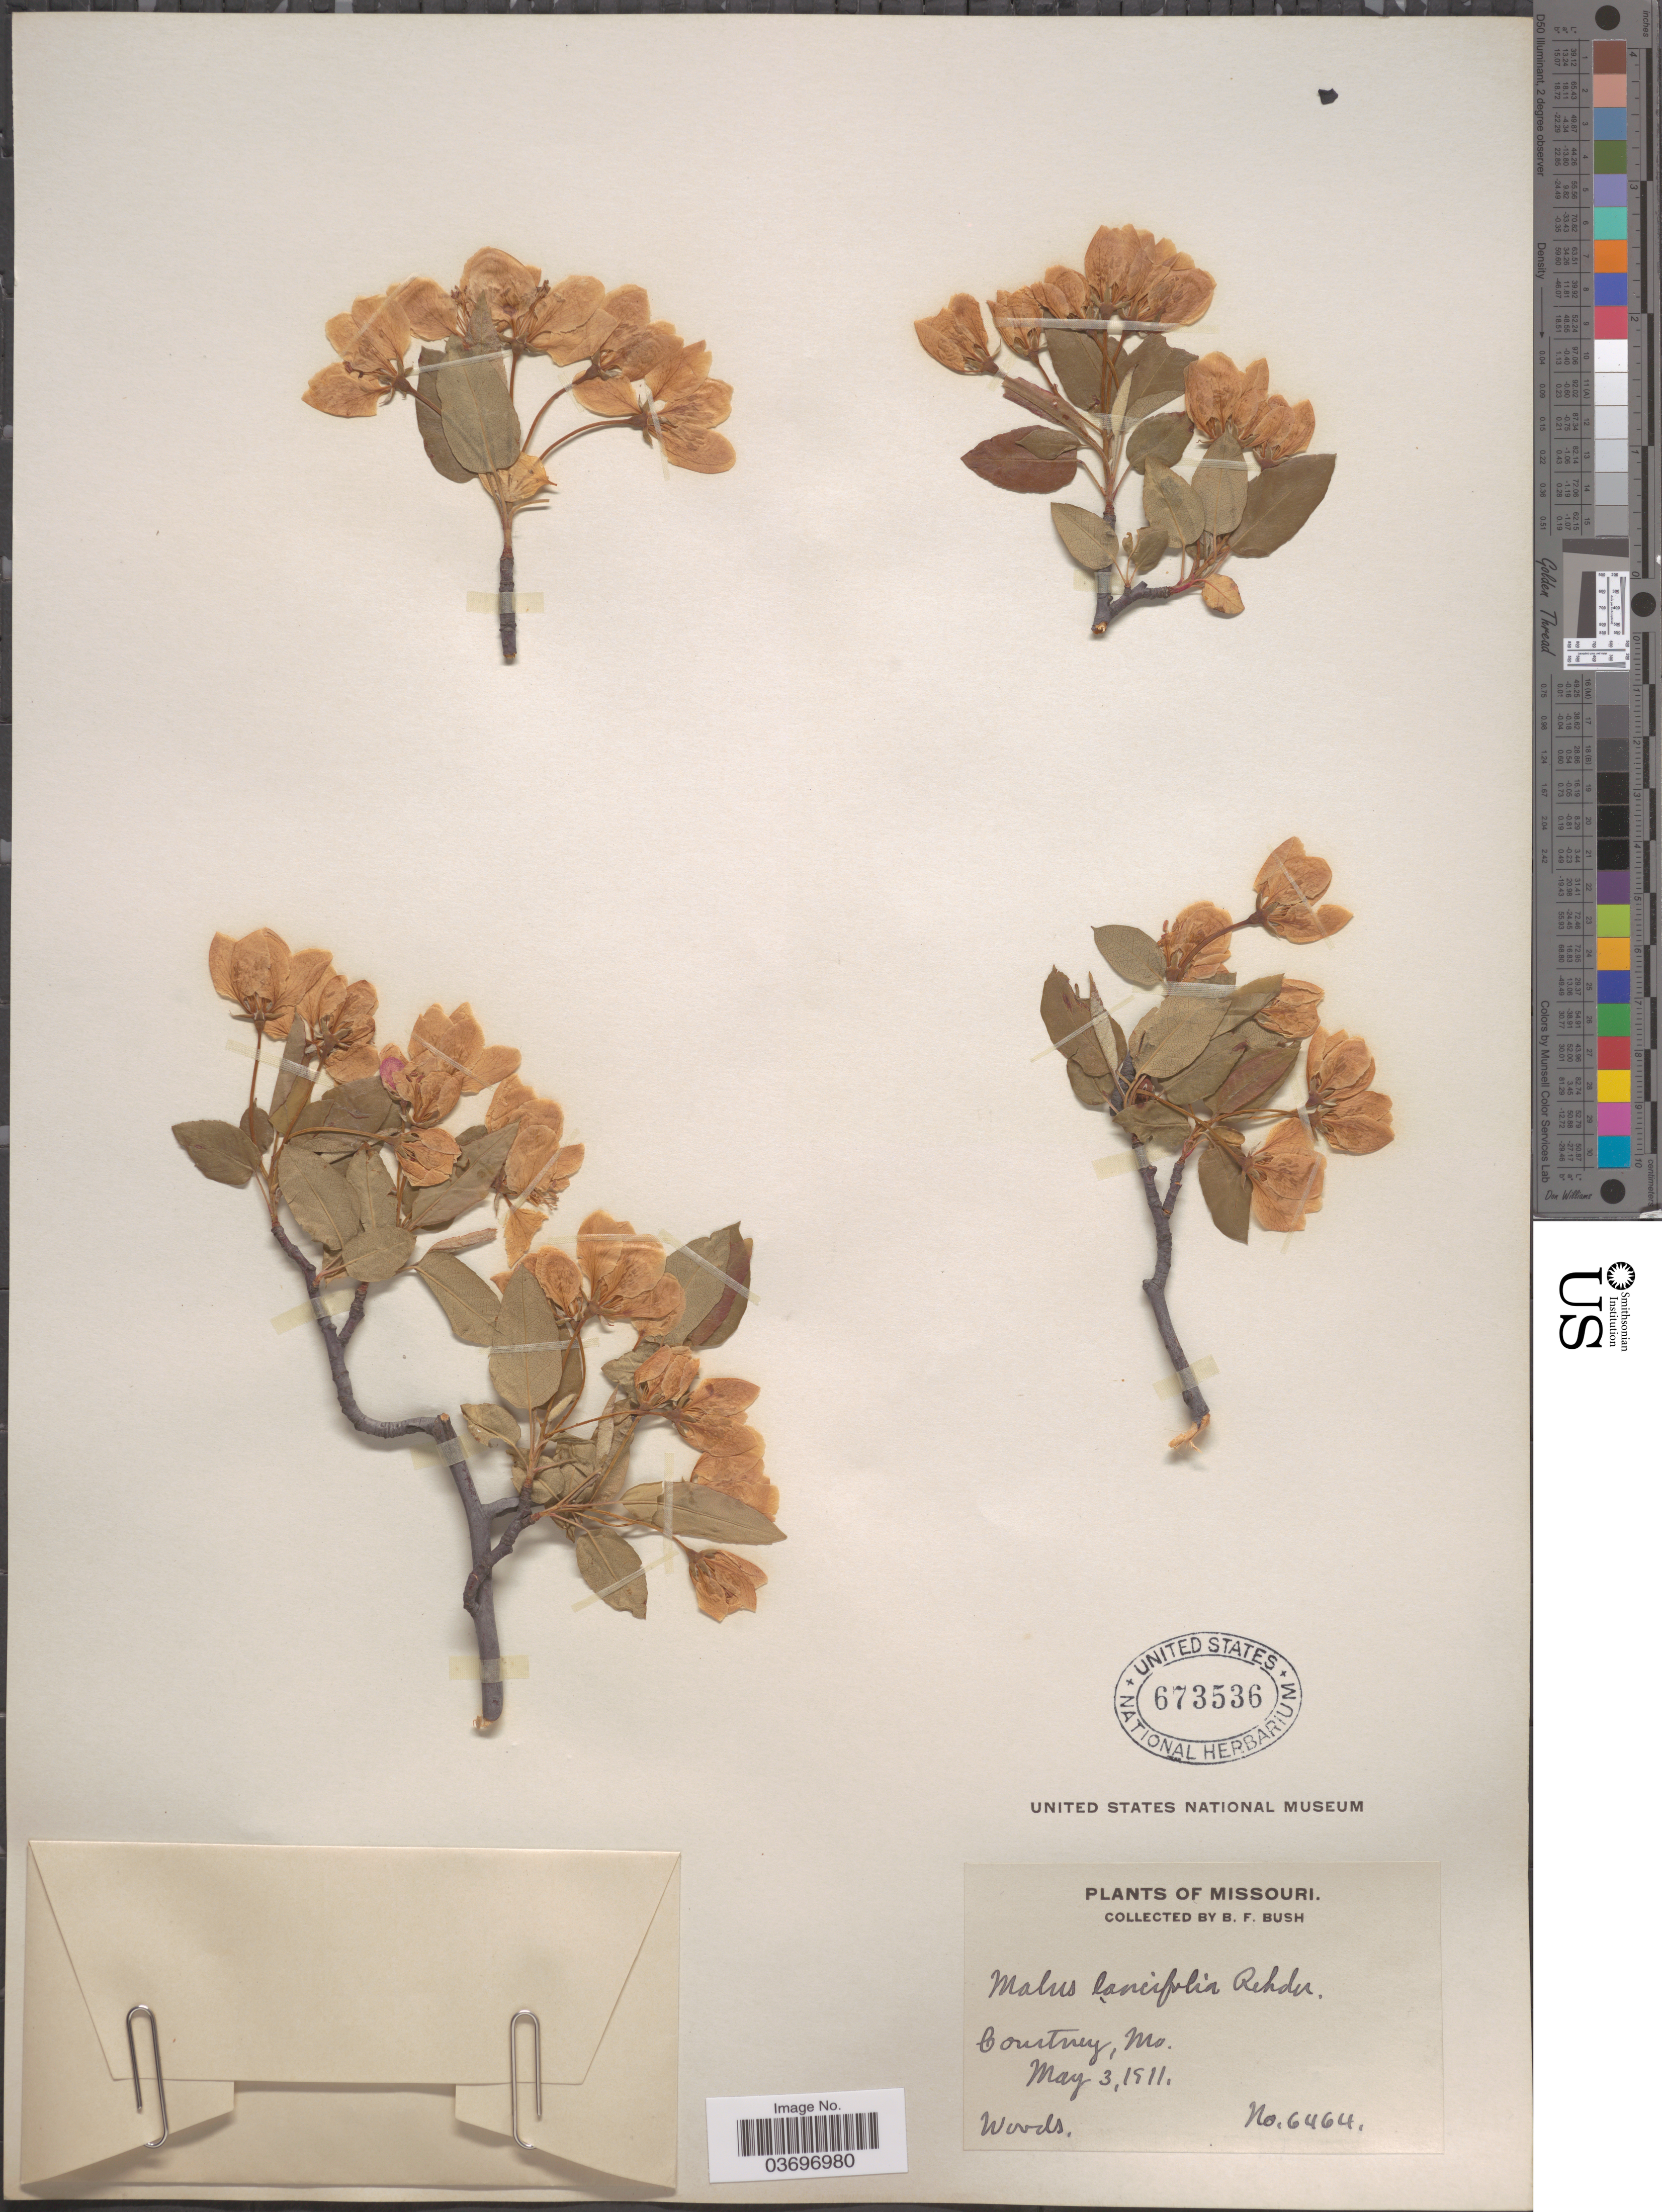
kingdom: Plantae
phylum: Tracheophyta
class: Magnoliopsida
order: Rosales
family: Rosaceae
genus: Malus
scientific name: Malus lancifolia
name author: Rehder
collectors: B. F. Bush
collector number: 6464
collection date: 1911-05-03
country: United States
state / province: Missouri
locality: Courtney.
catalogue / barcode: US 673536